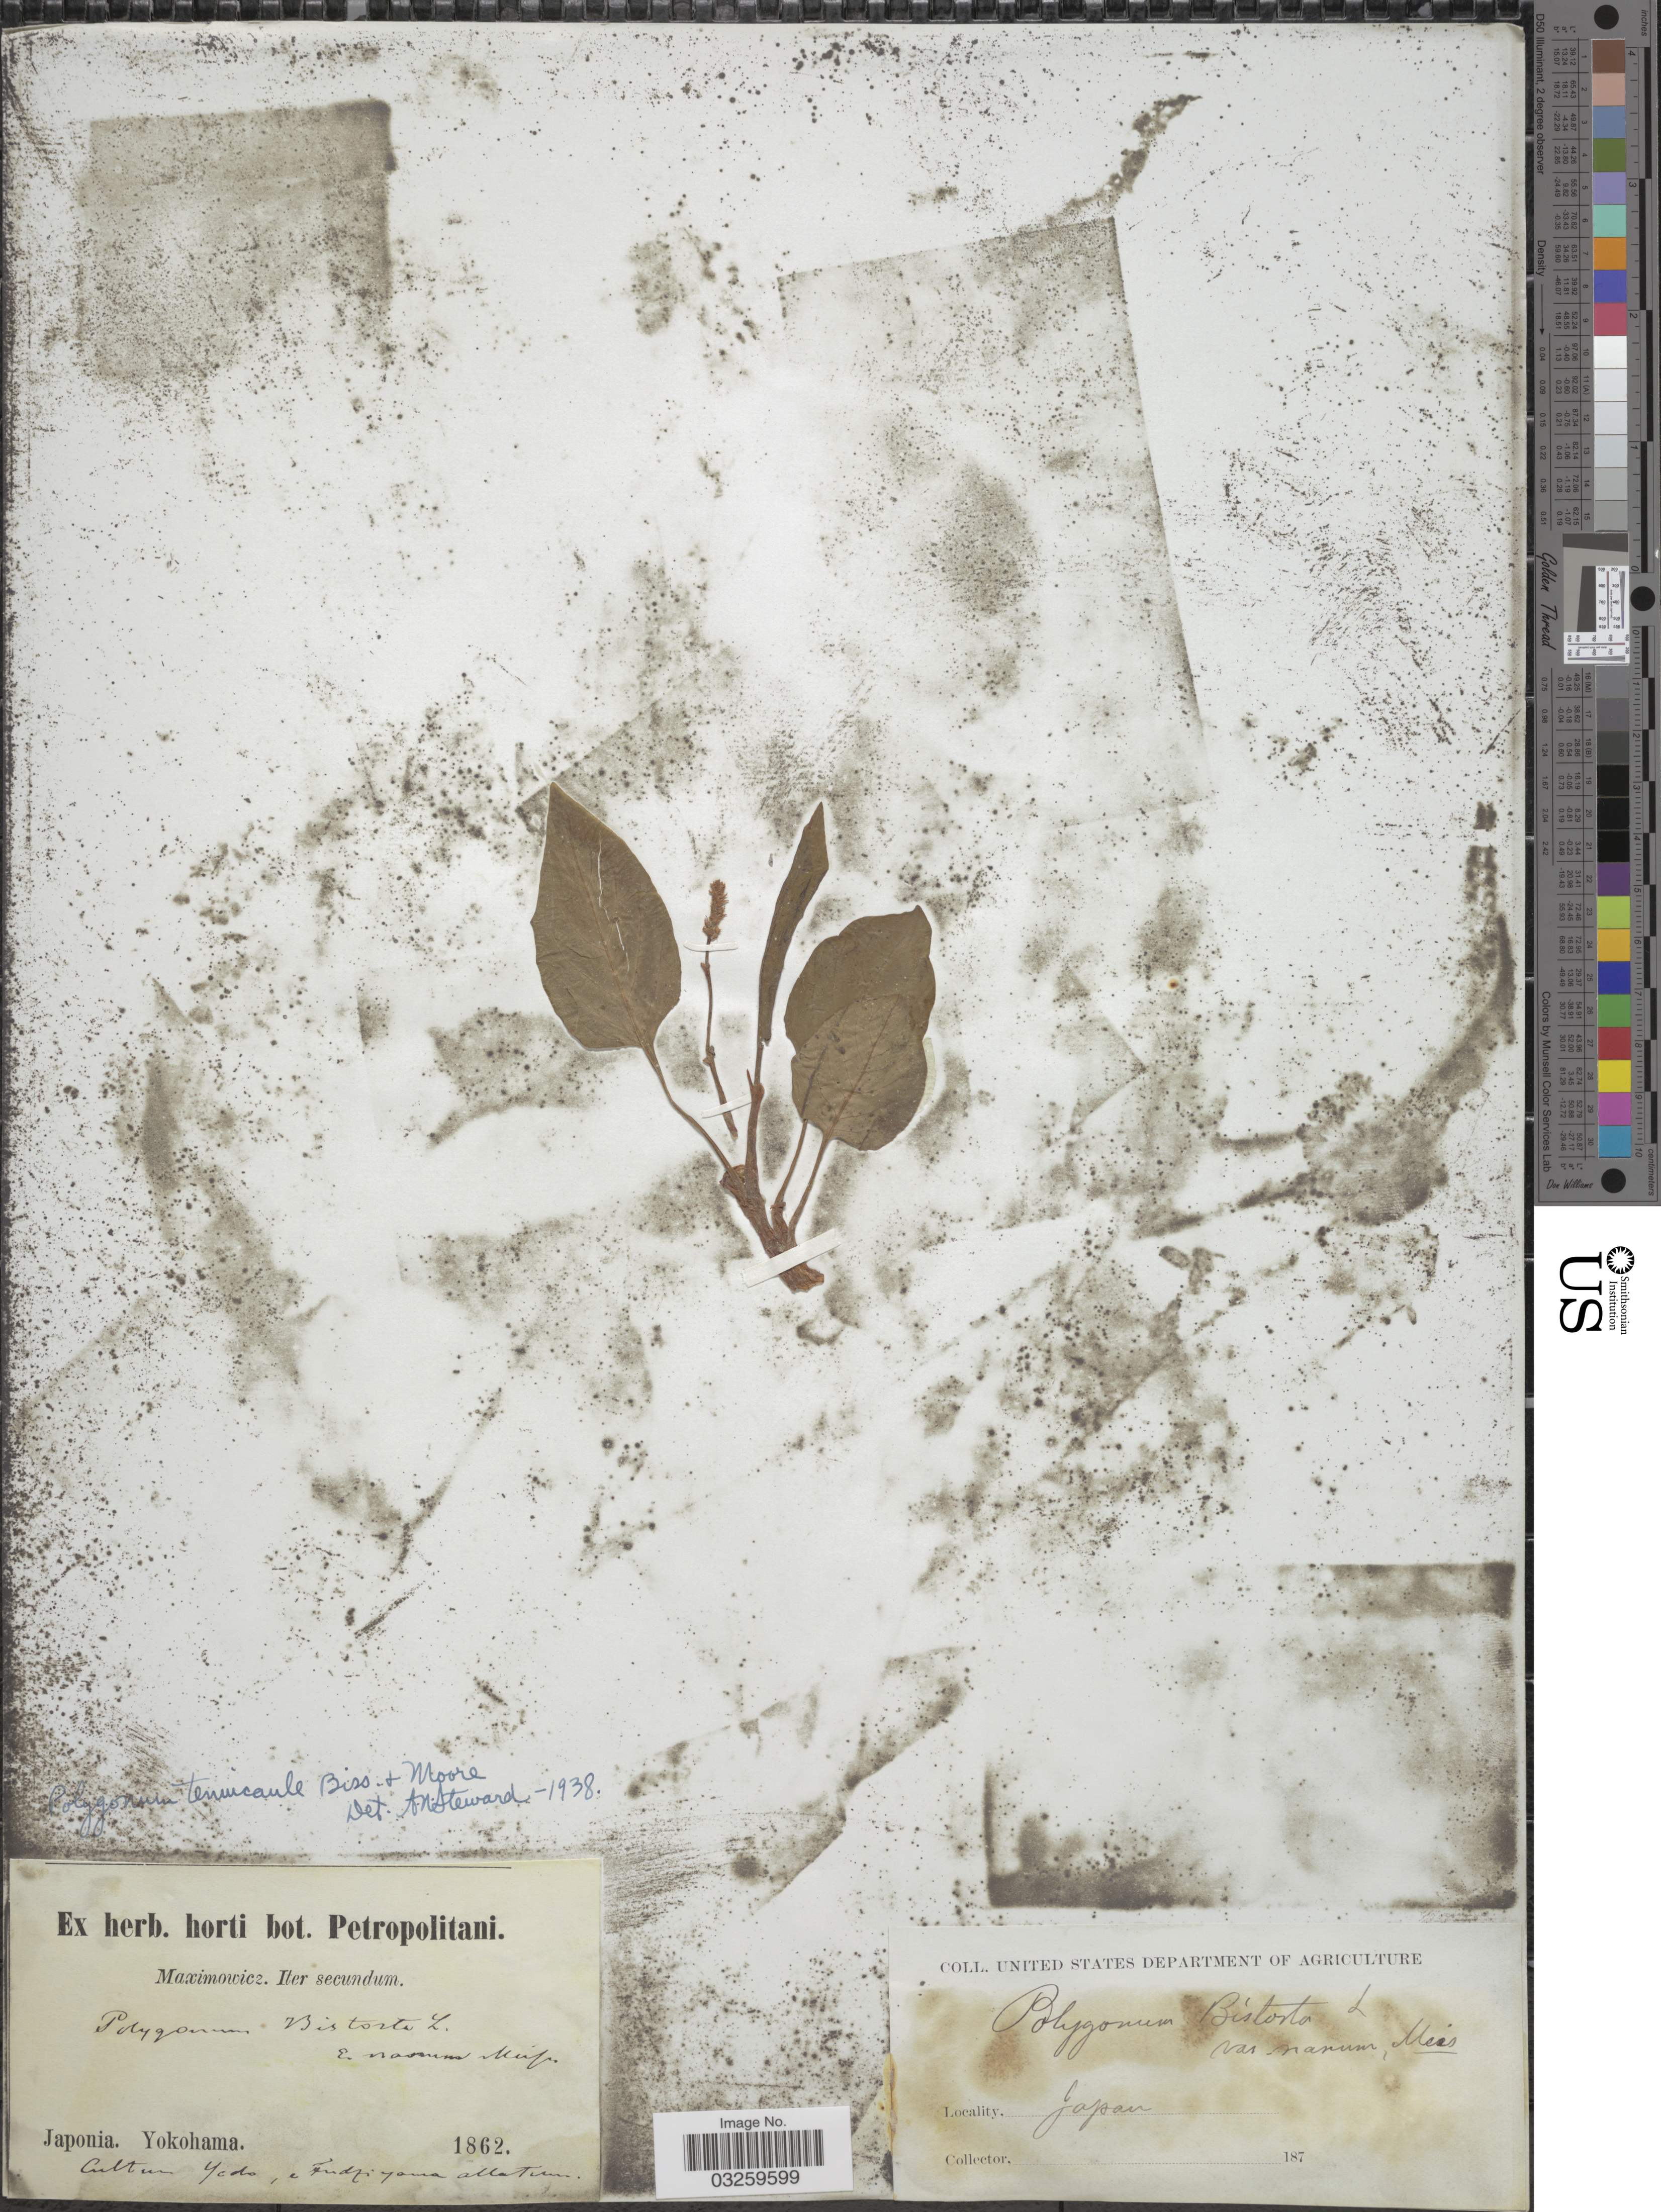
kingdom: Plantae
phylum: Tracheophyta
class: Magnoliopsida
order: Caryophyllales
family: Polygonaceae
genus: Bistorta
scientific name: Bistorta tenuicaulis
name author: (Bisset & S. Moore) Nakai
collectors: Maximowicz, --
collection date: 1862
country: Japan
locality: Iter secundum, Japonia, Yokohama. Cult in Yedo, e Fudziyama allatium.